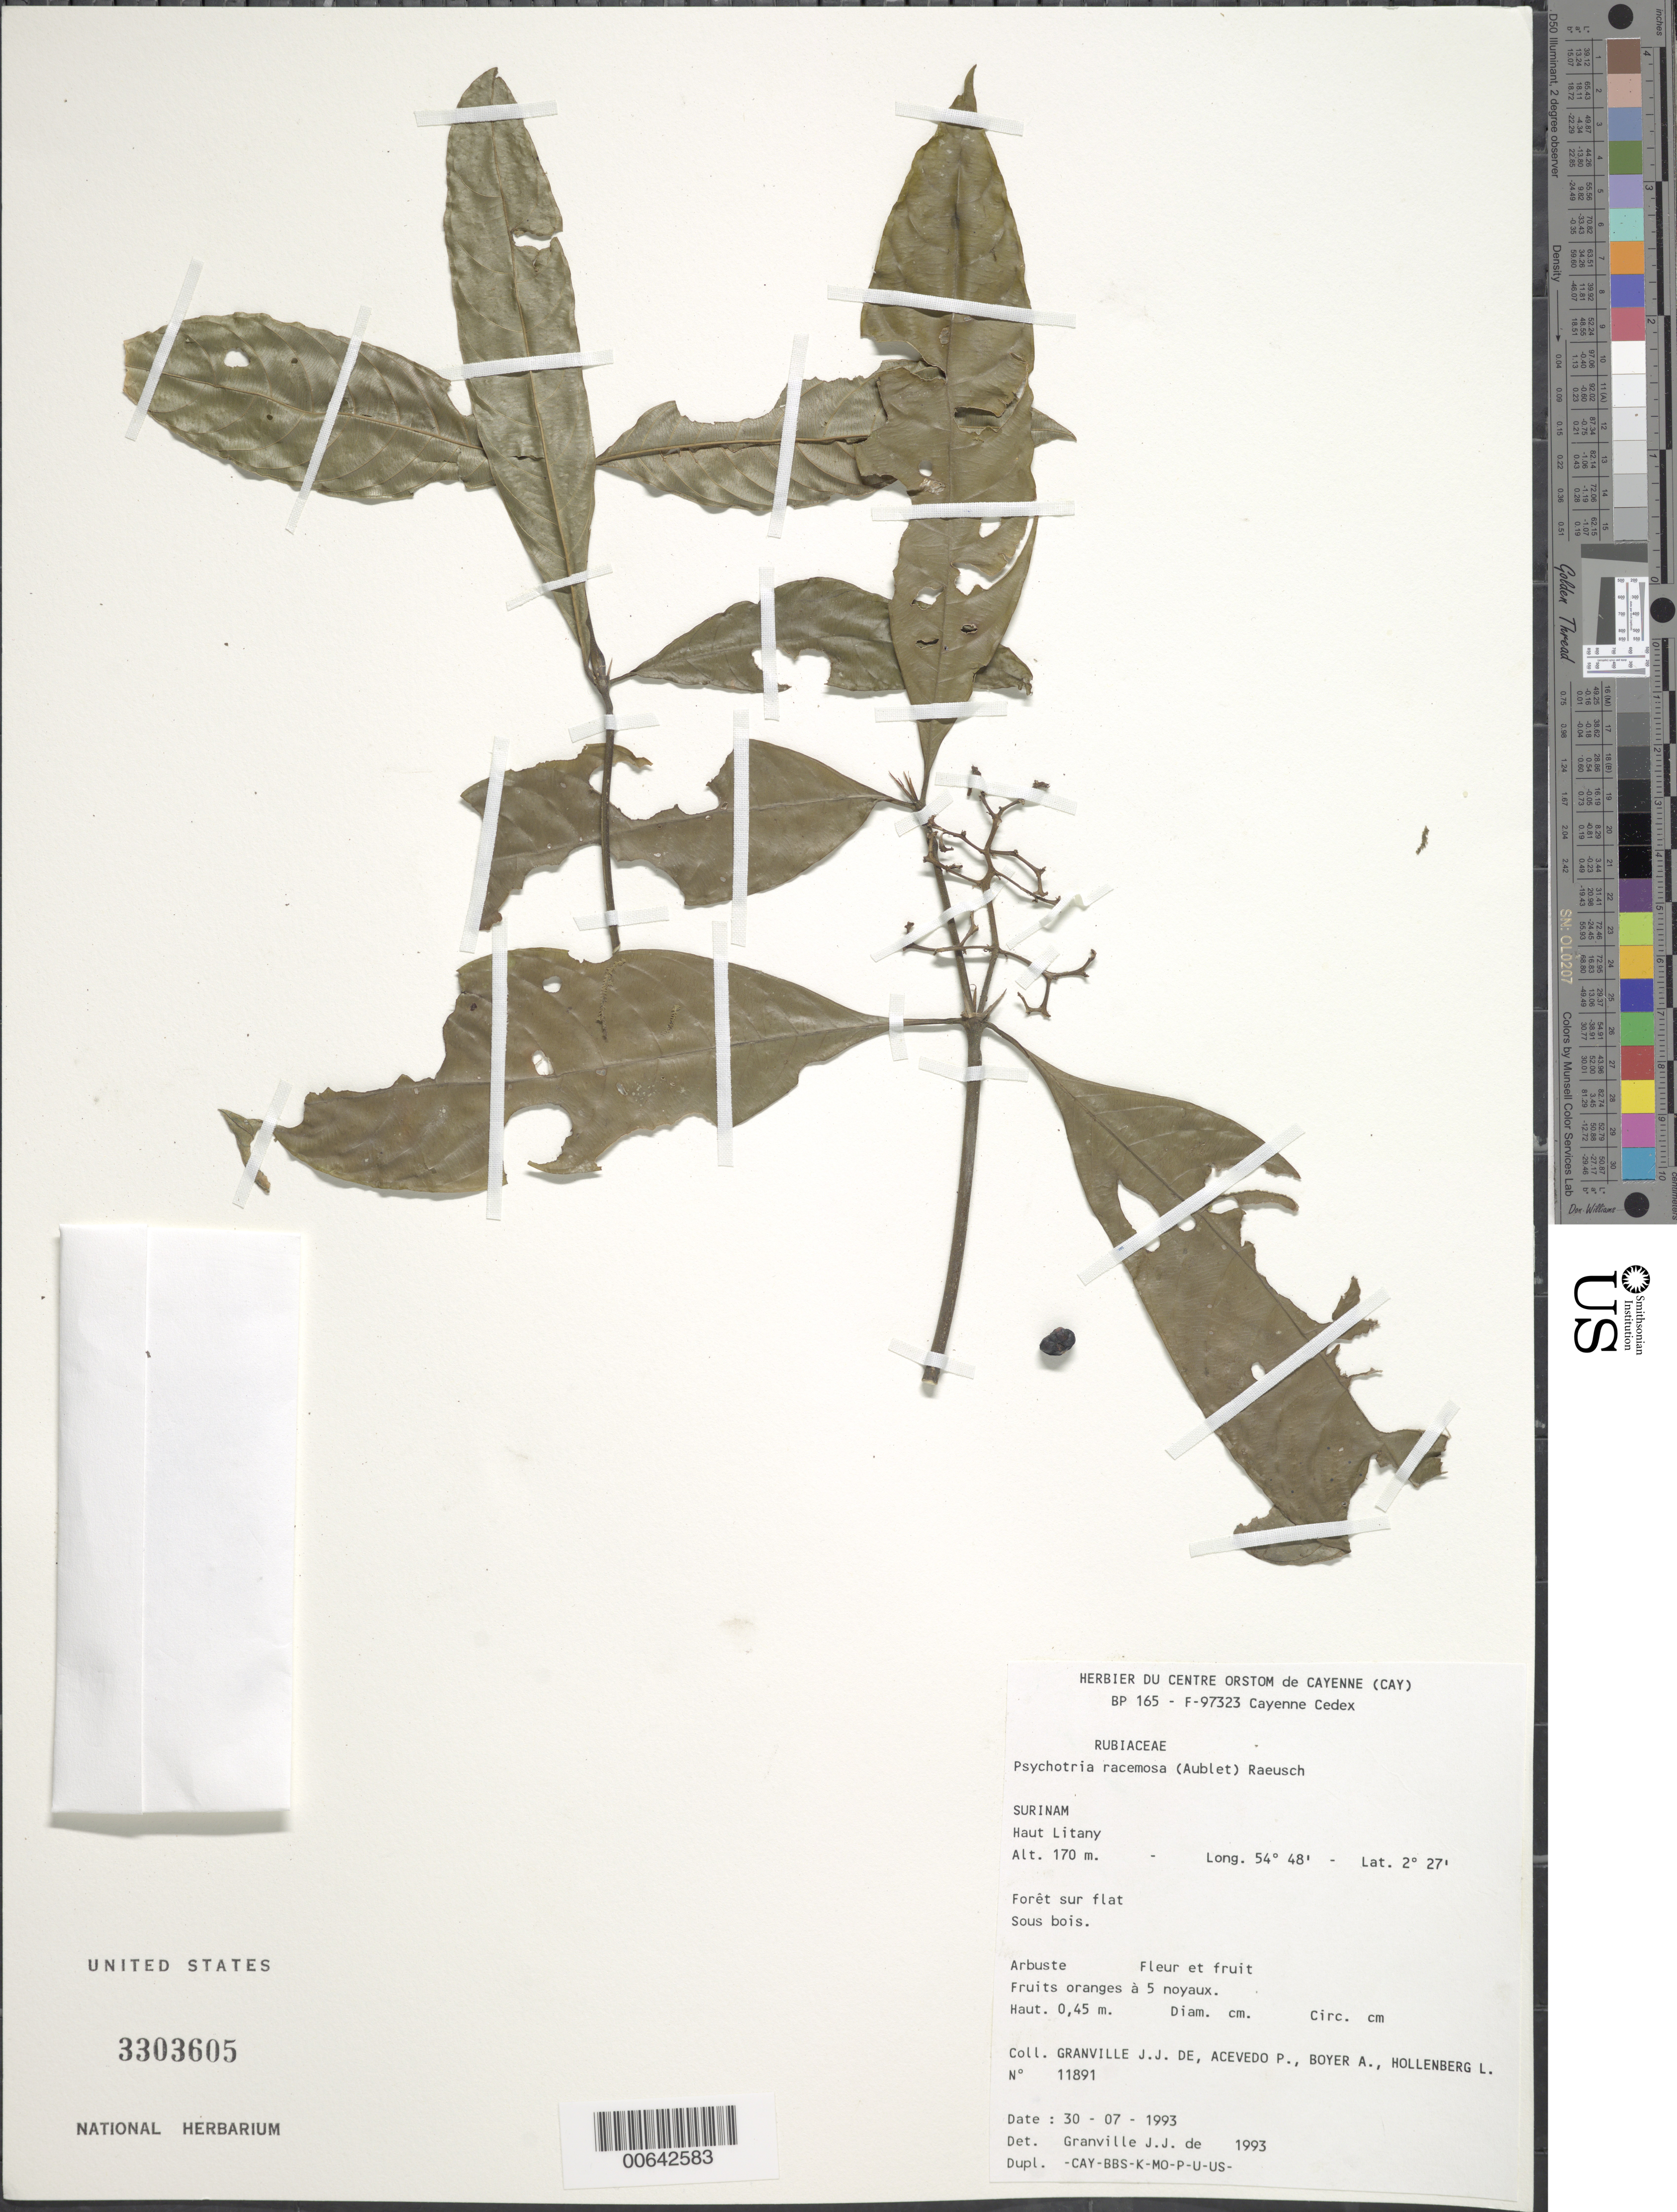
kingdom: Plantae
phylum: Tracheophyta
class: Magnoliopsida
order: Gentianales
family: Rubiaceae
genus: Palicourea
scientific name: Palicourea racemosa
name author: (Aubl.) Borhidi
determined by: Kirkbride, J. H., Jr.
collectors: J.-J. de Granville, P. Acevedo-Rodr., A. Boyer & L. Hollenberg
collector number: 11891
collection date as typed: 30-Jul-93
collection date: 1993-07-30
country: Suriname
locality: Haut Litany, Bassin du Litany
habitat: Foret sur flat. Sous bois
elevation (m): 170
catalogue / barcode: US 3303605